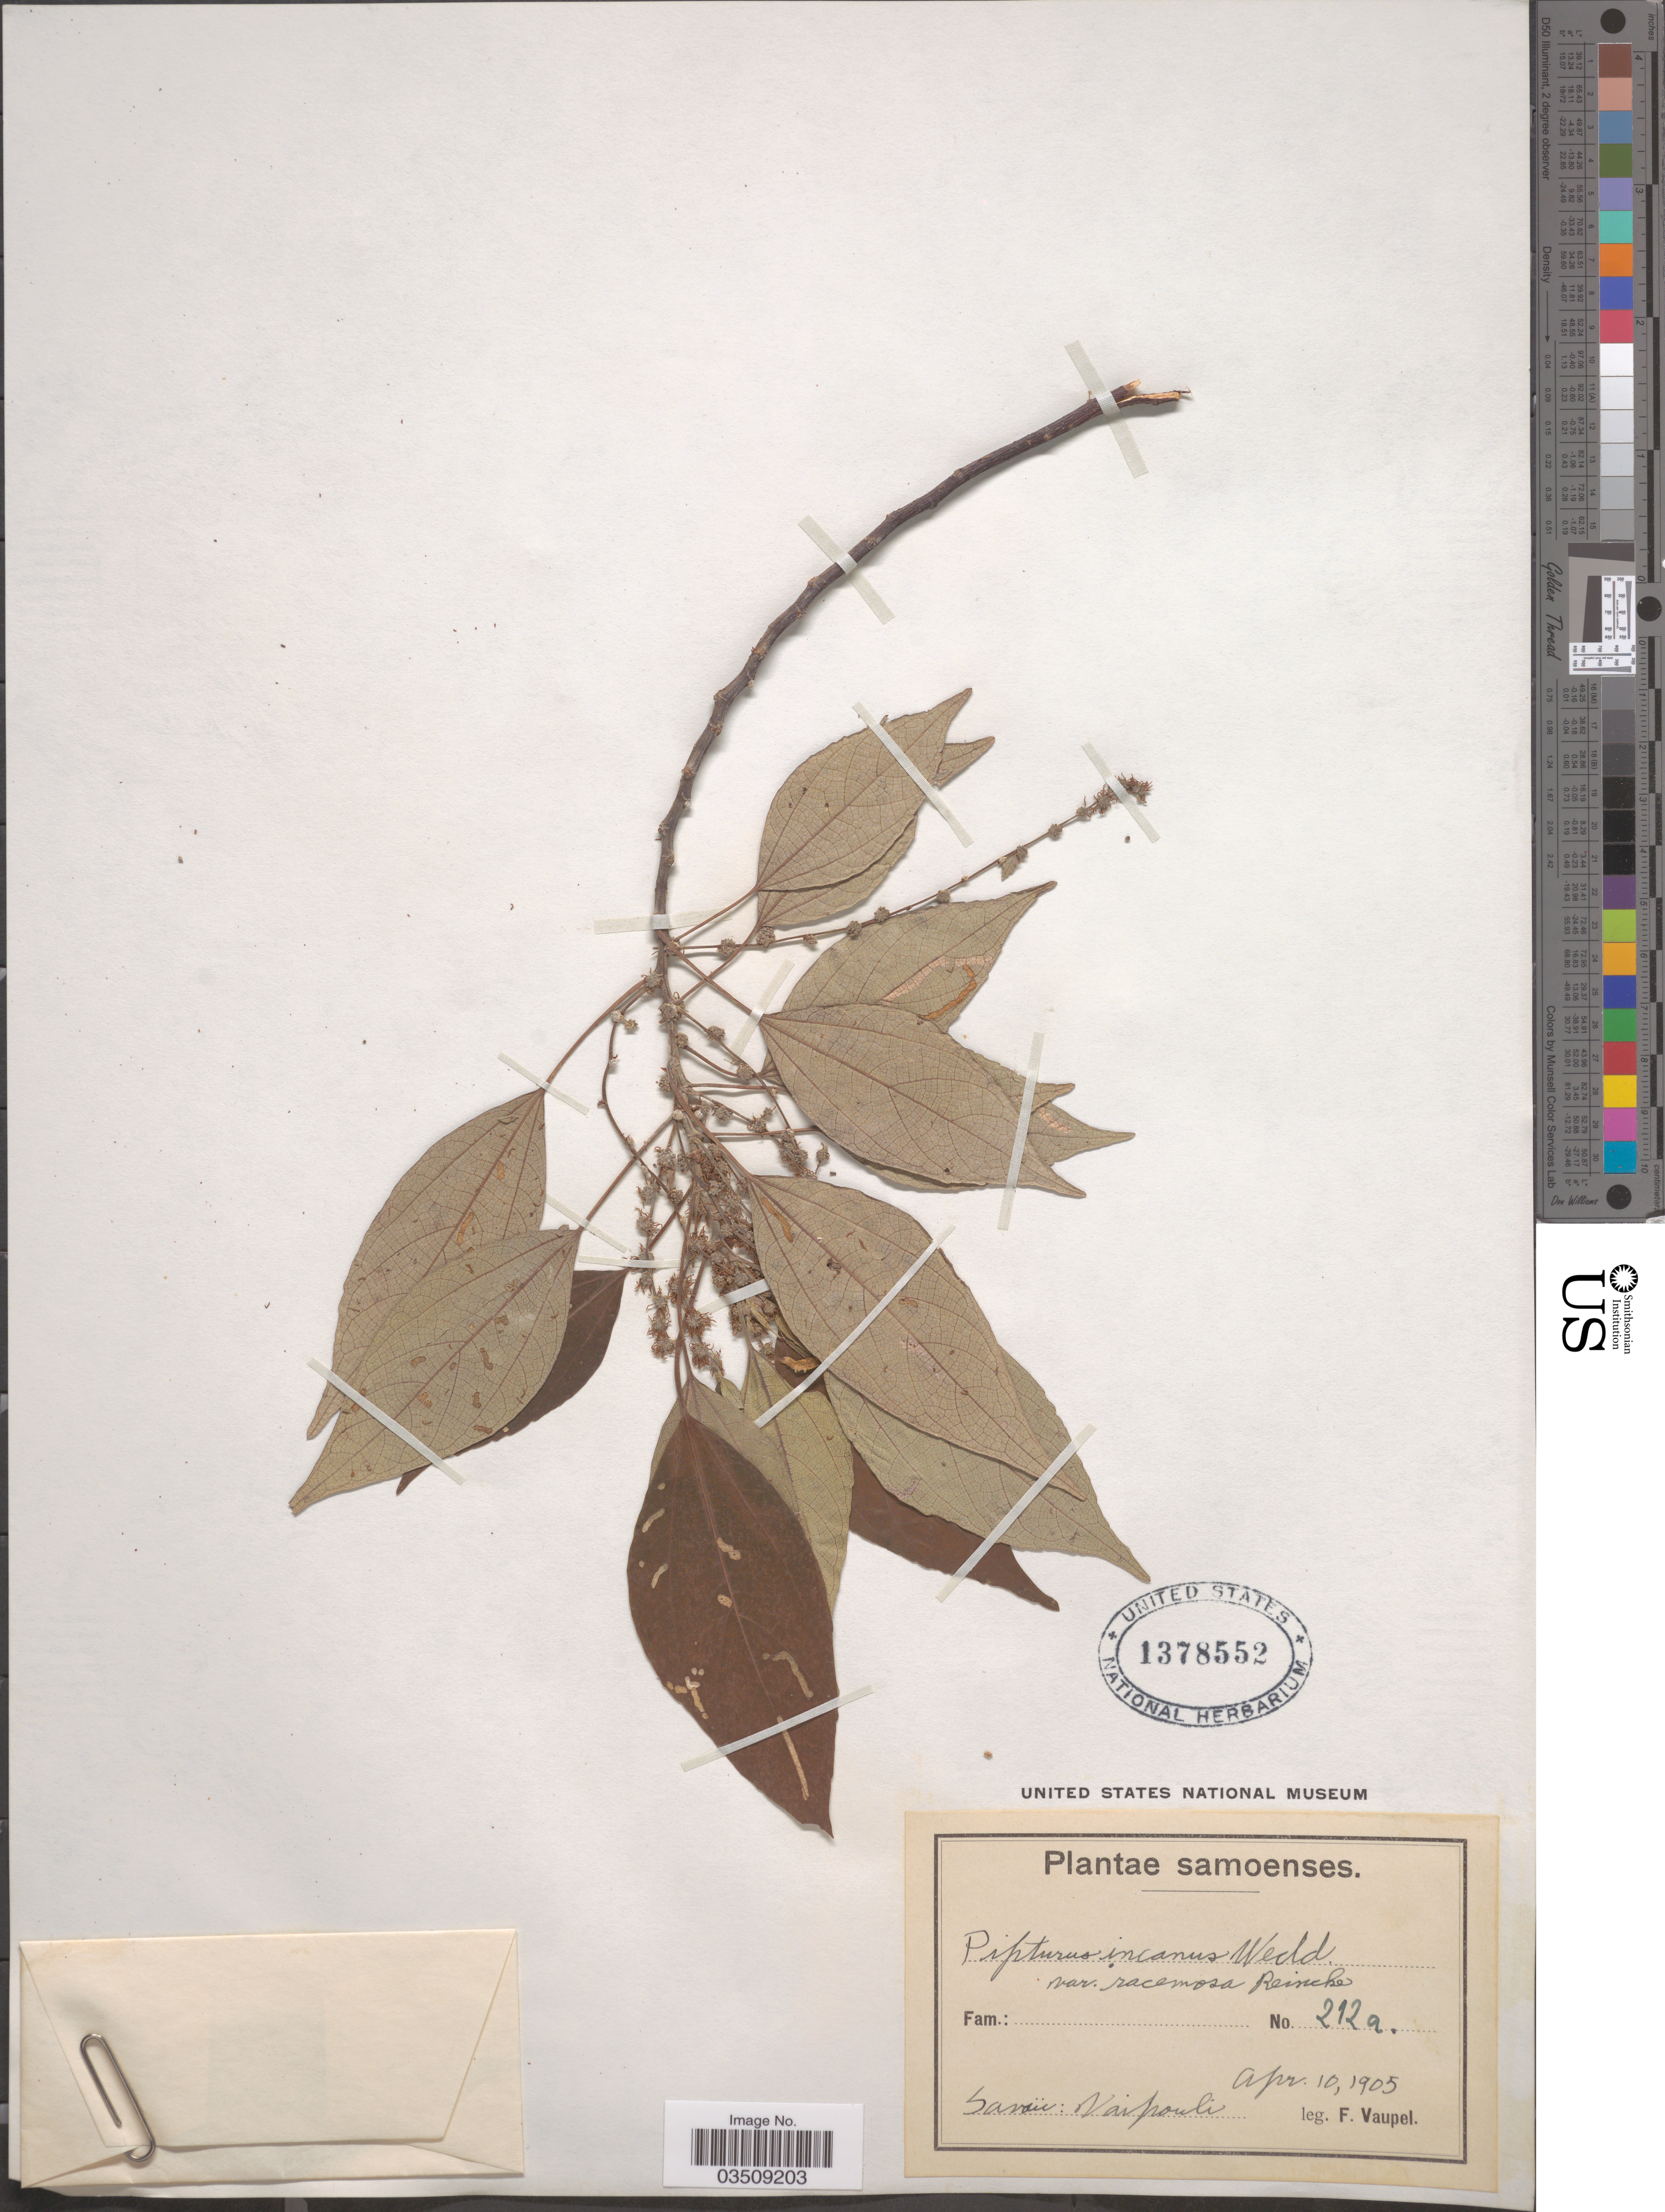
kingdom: Plantae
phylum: Tracheophyta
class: Magnoliopsida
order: Rosales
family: Urticaceae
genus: Pipturus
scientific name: Pipturus incanus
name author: Wedd.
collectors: F. Vaupel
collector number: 212a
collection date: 1905-04-10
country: Samoa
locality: Samoenses. Savaii: Naipouli [interpreted].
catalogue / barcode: US 1378552